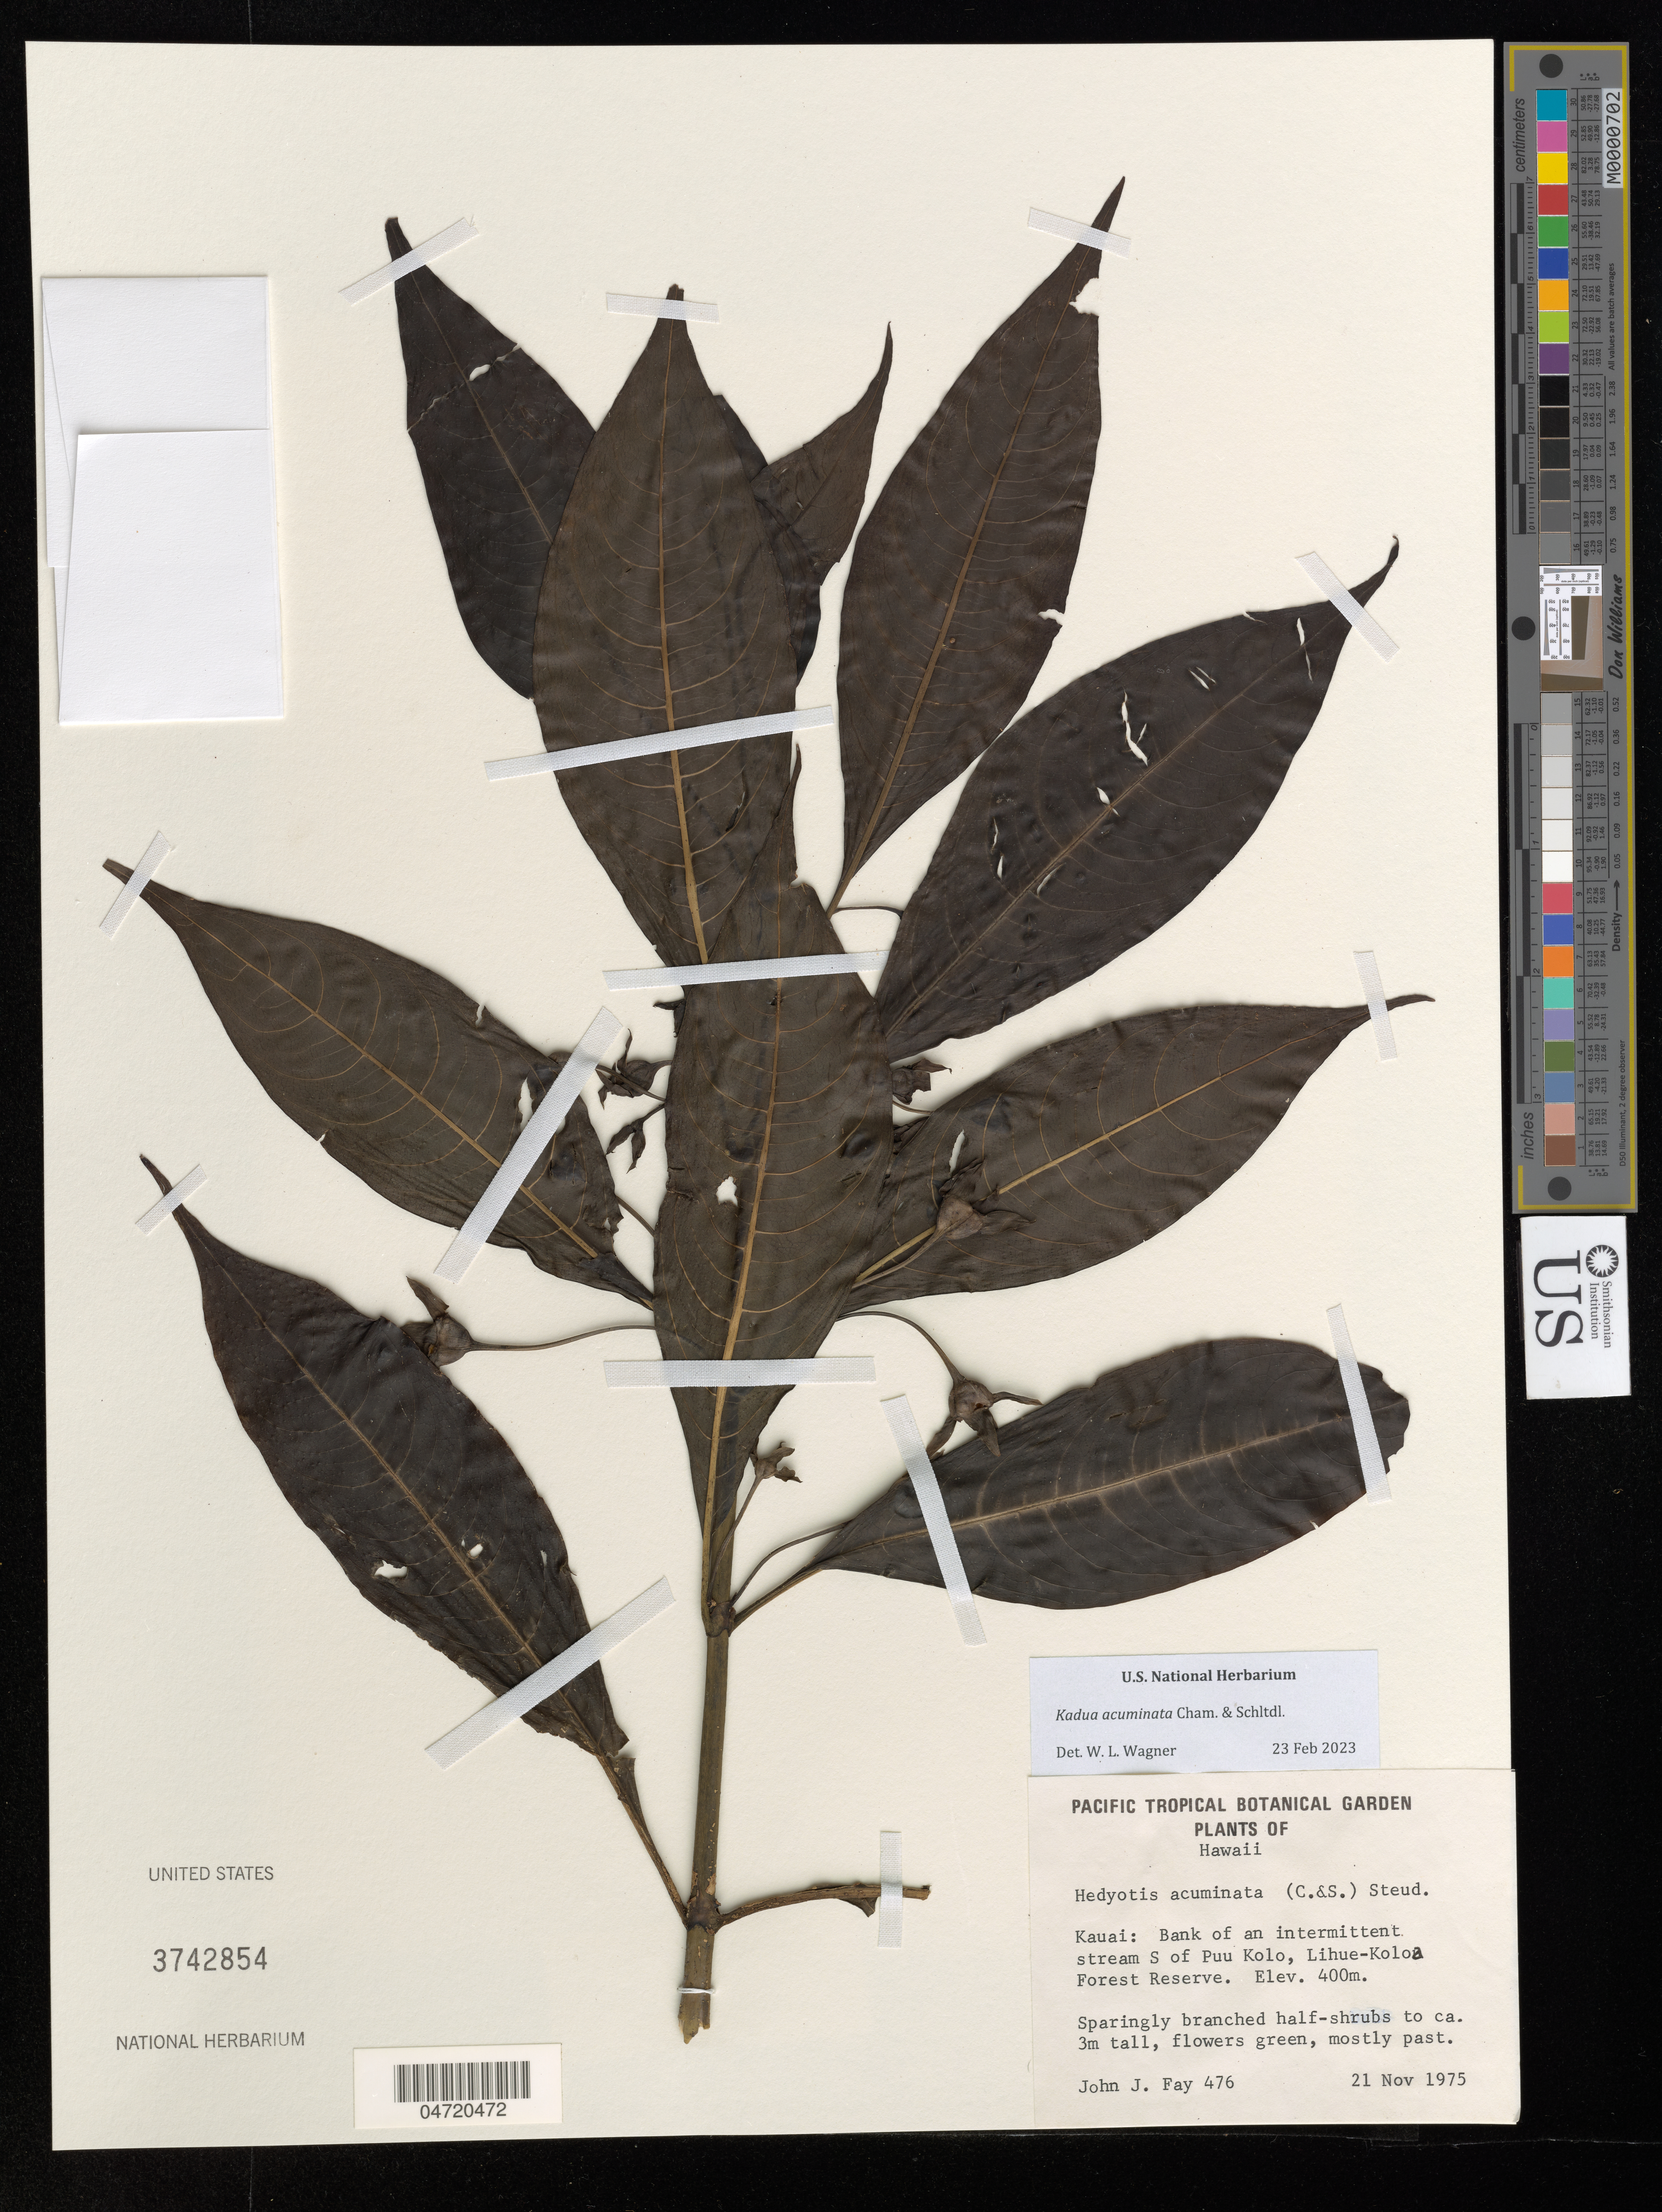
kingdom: Plantae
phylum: Tracheophyta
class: Magnoliopsida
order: Gentianales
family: Rubiaceae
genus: Kadua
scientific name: Kadua acuminata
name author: Cham. & Schltdl.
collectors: J. Fay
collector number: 476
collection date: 1975-11-21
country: United States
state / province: Hawaii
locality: Kauai: Bank of an intermittent stream S of Puu Kolo, Lihue-Koloa Forest Reserve.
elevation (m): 400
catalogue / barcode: US 3742854